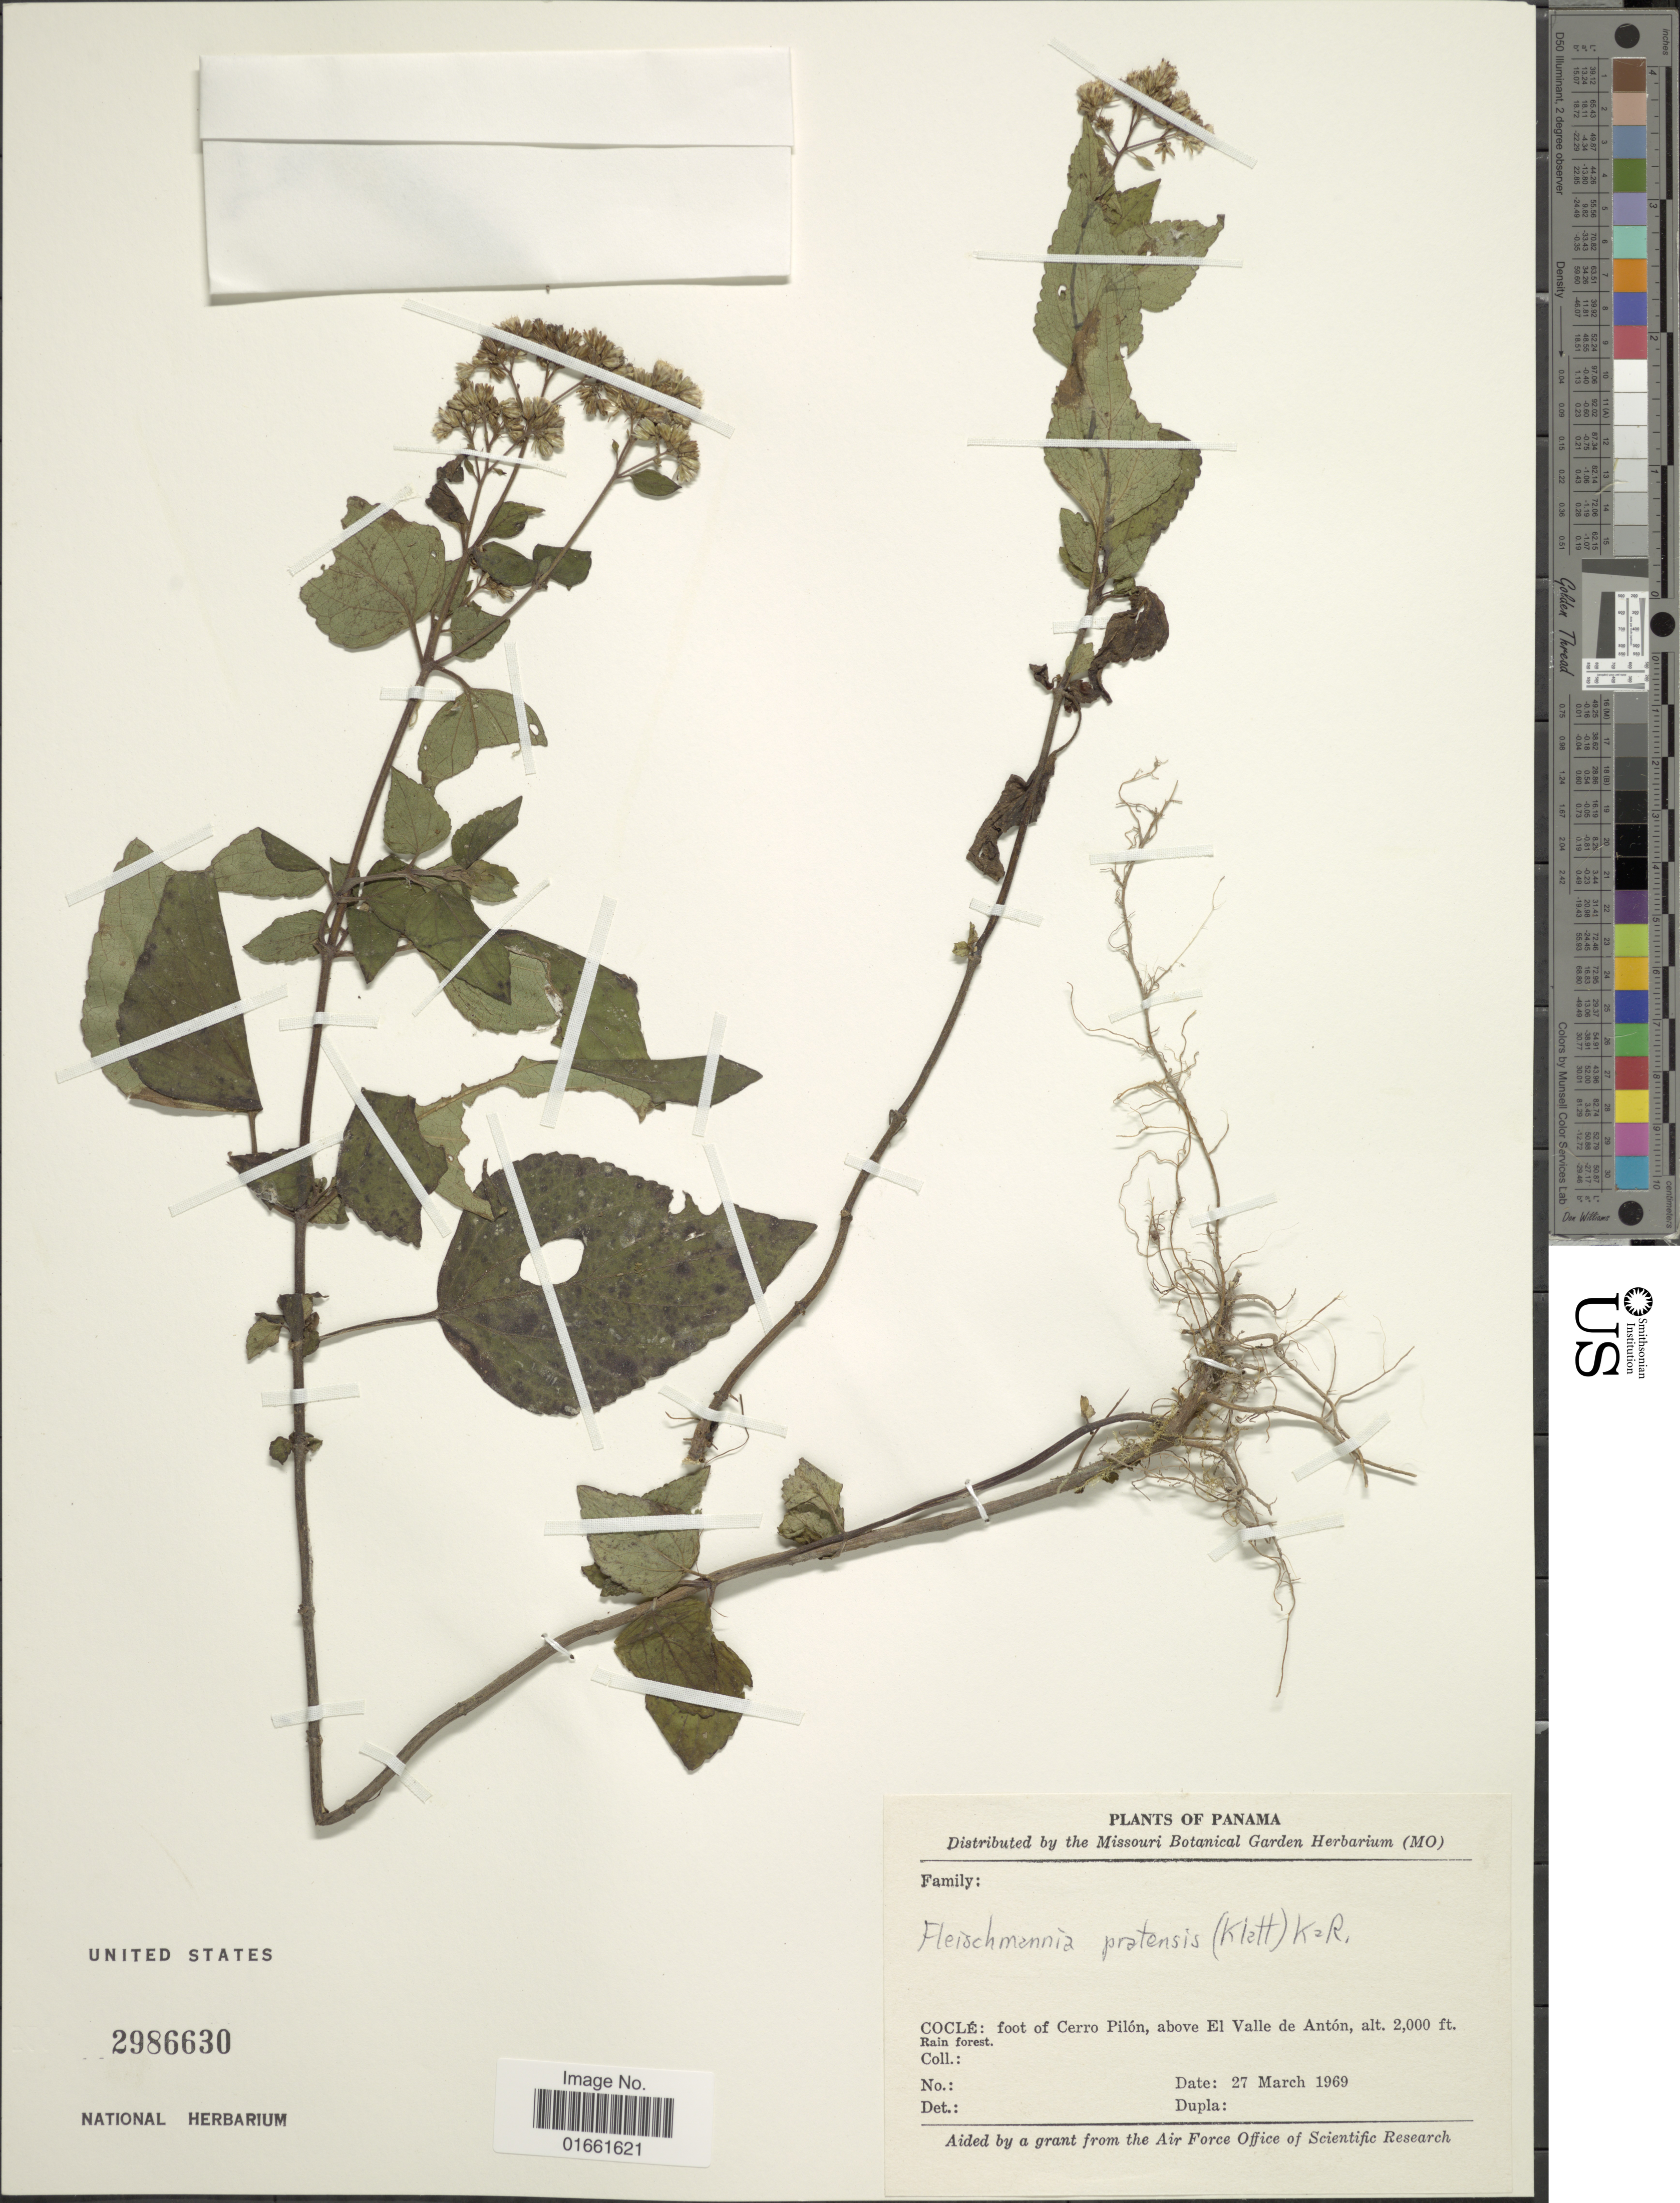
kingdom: Plantae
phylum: Tracheophyta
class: Magnoliopsida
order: Asterales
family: Asteraceae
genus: Fleischmannia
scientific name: Fleischmannia pratensis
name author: (Klatt) R.M. King & H. Rob.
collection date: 1969-03-27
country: Panama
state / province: Coclé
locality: Cocle: foot of Cerro Pilon, above el Valle de Anton.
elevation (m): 610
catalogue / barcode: US 2986630